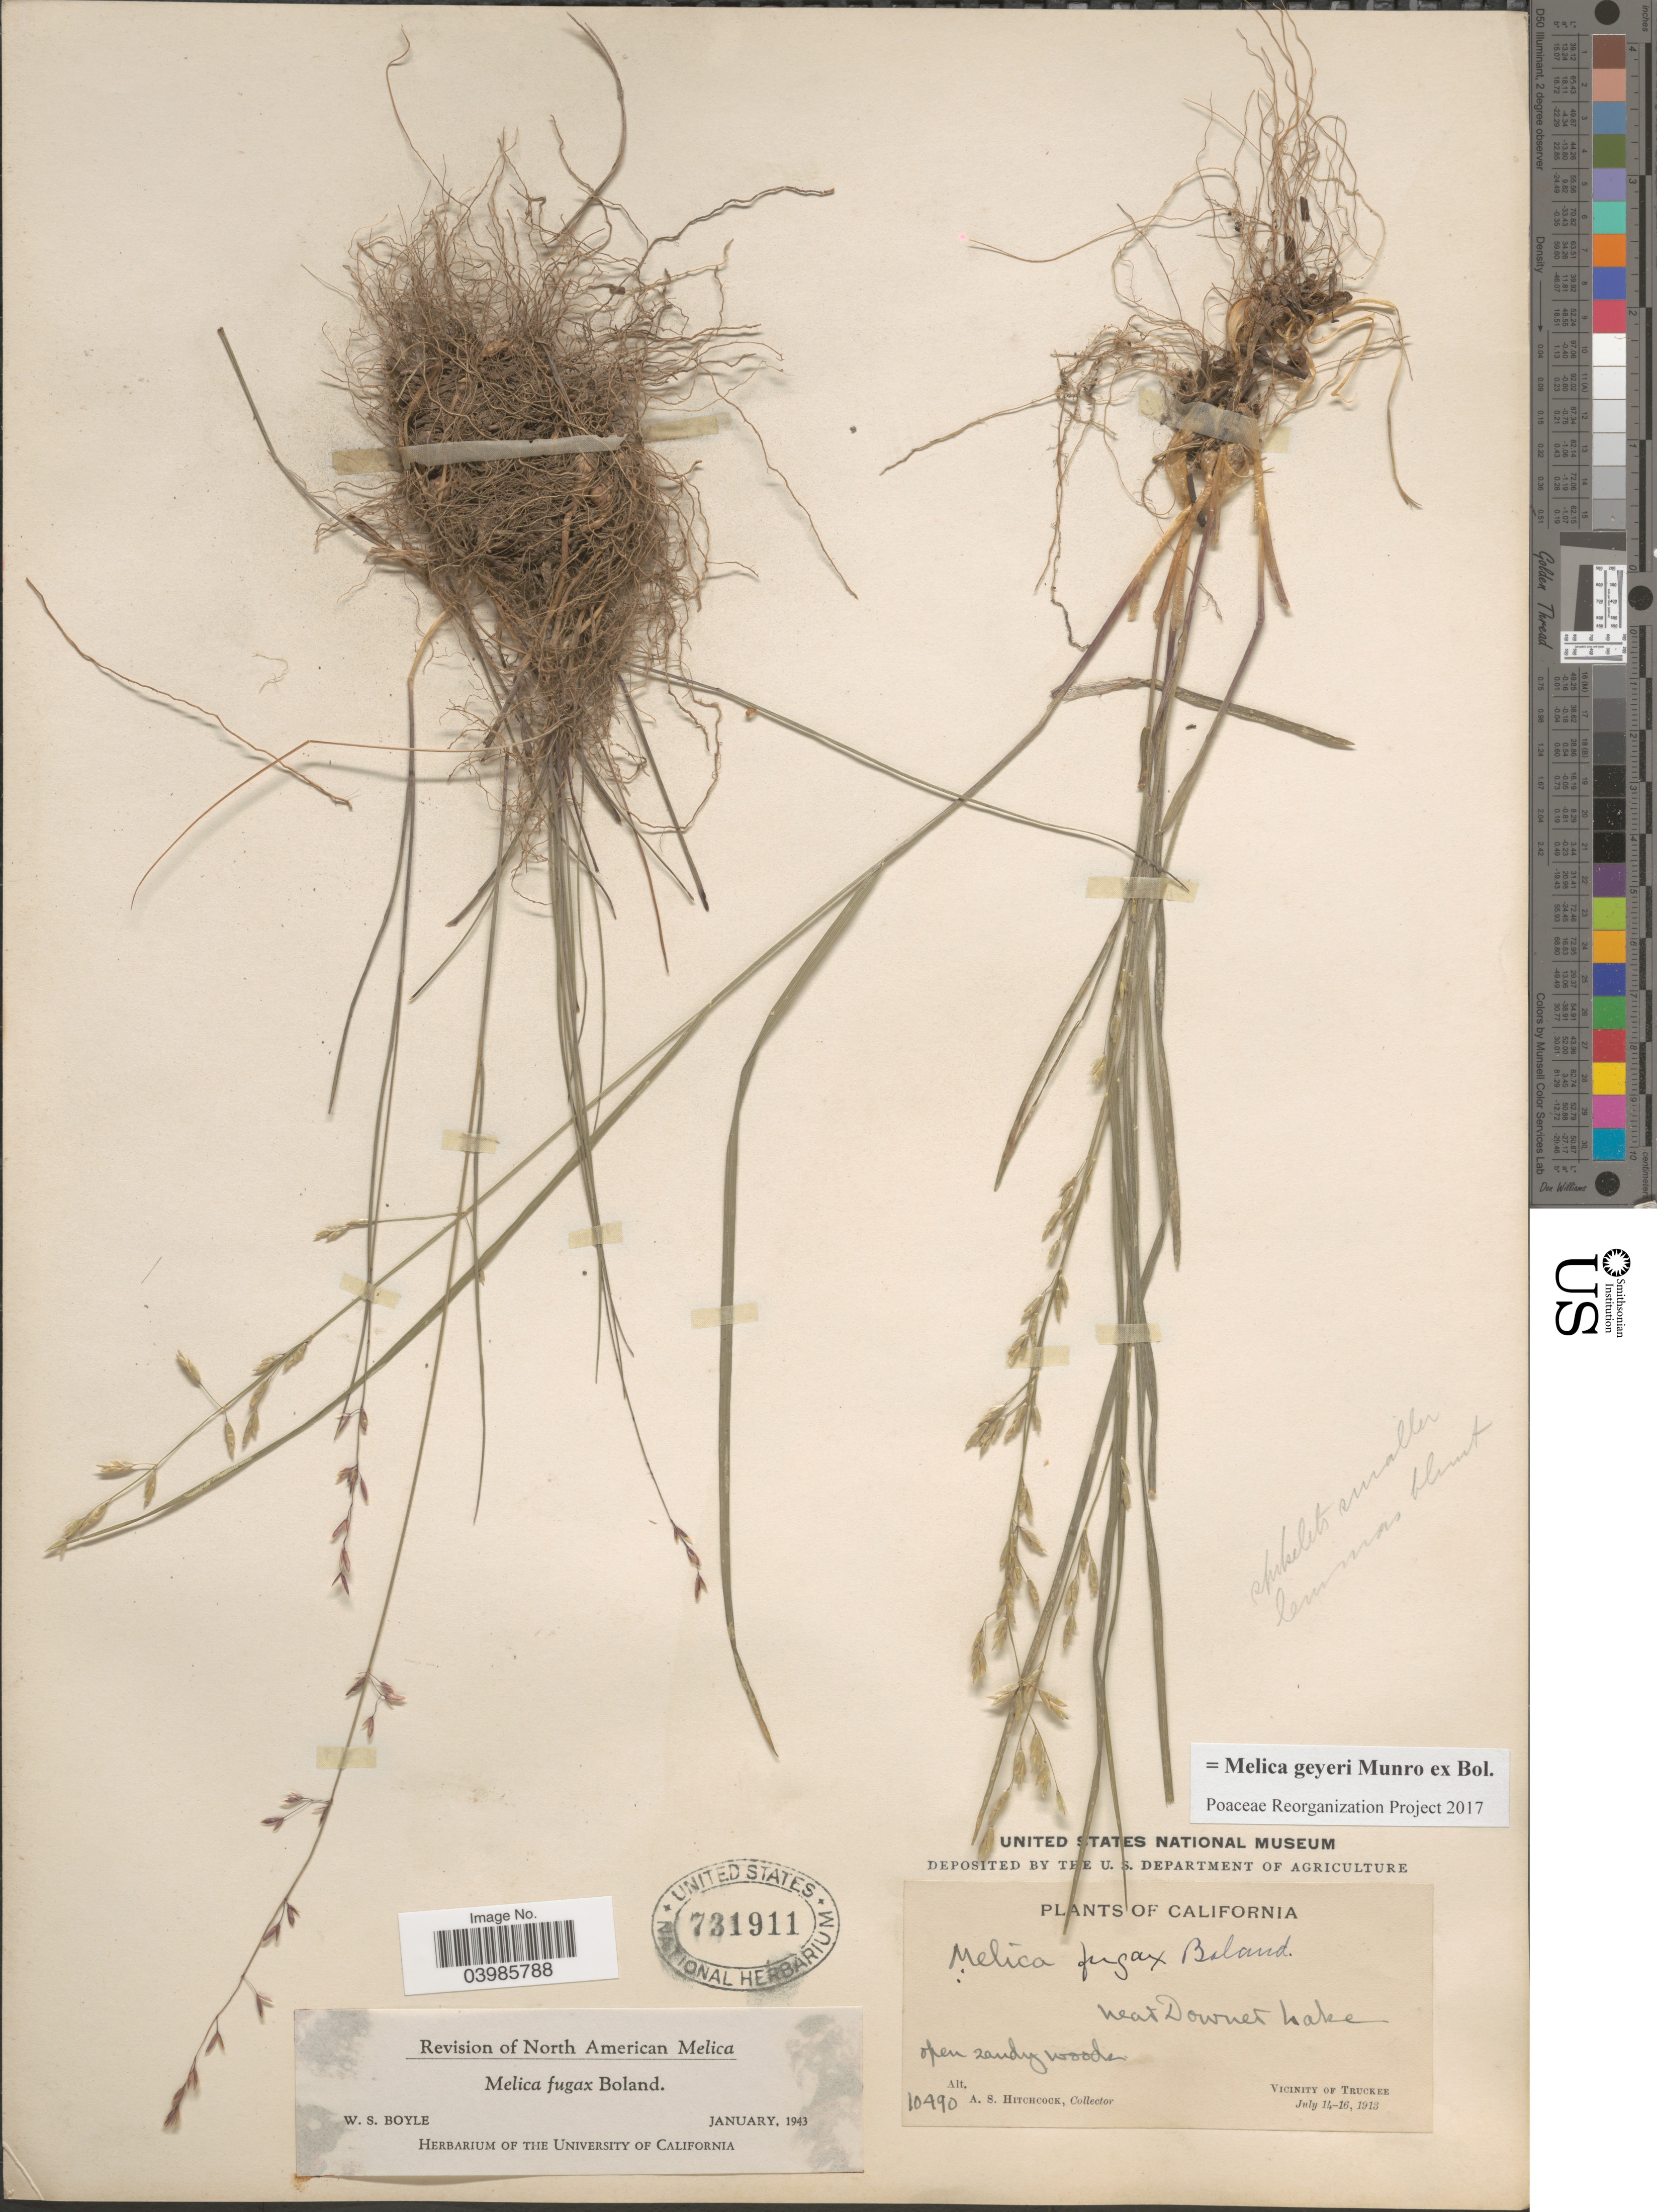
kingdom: Plantae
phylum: Tracheophyta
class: Liliopsida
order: Poales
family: Poaceae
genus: Melica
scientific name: Melica geyeri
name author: Munro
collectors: A. S. Hitchcock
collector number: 10490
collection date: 1913-07-14/1913-07-16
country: United States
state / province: California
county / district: Nevada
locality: Near Downer Lake. Open sandy woods. Vicinity of Truckee.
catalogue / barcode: US 731911